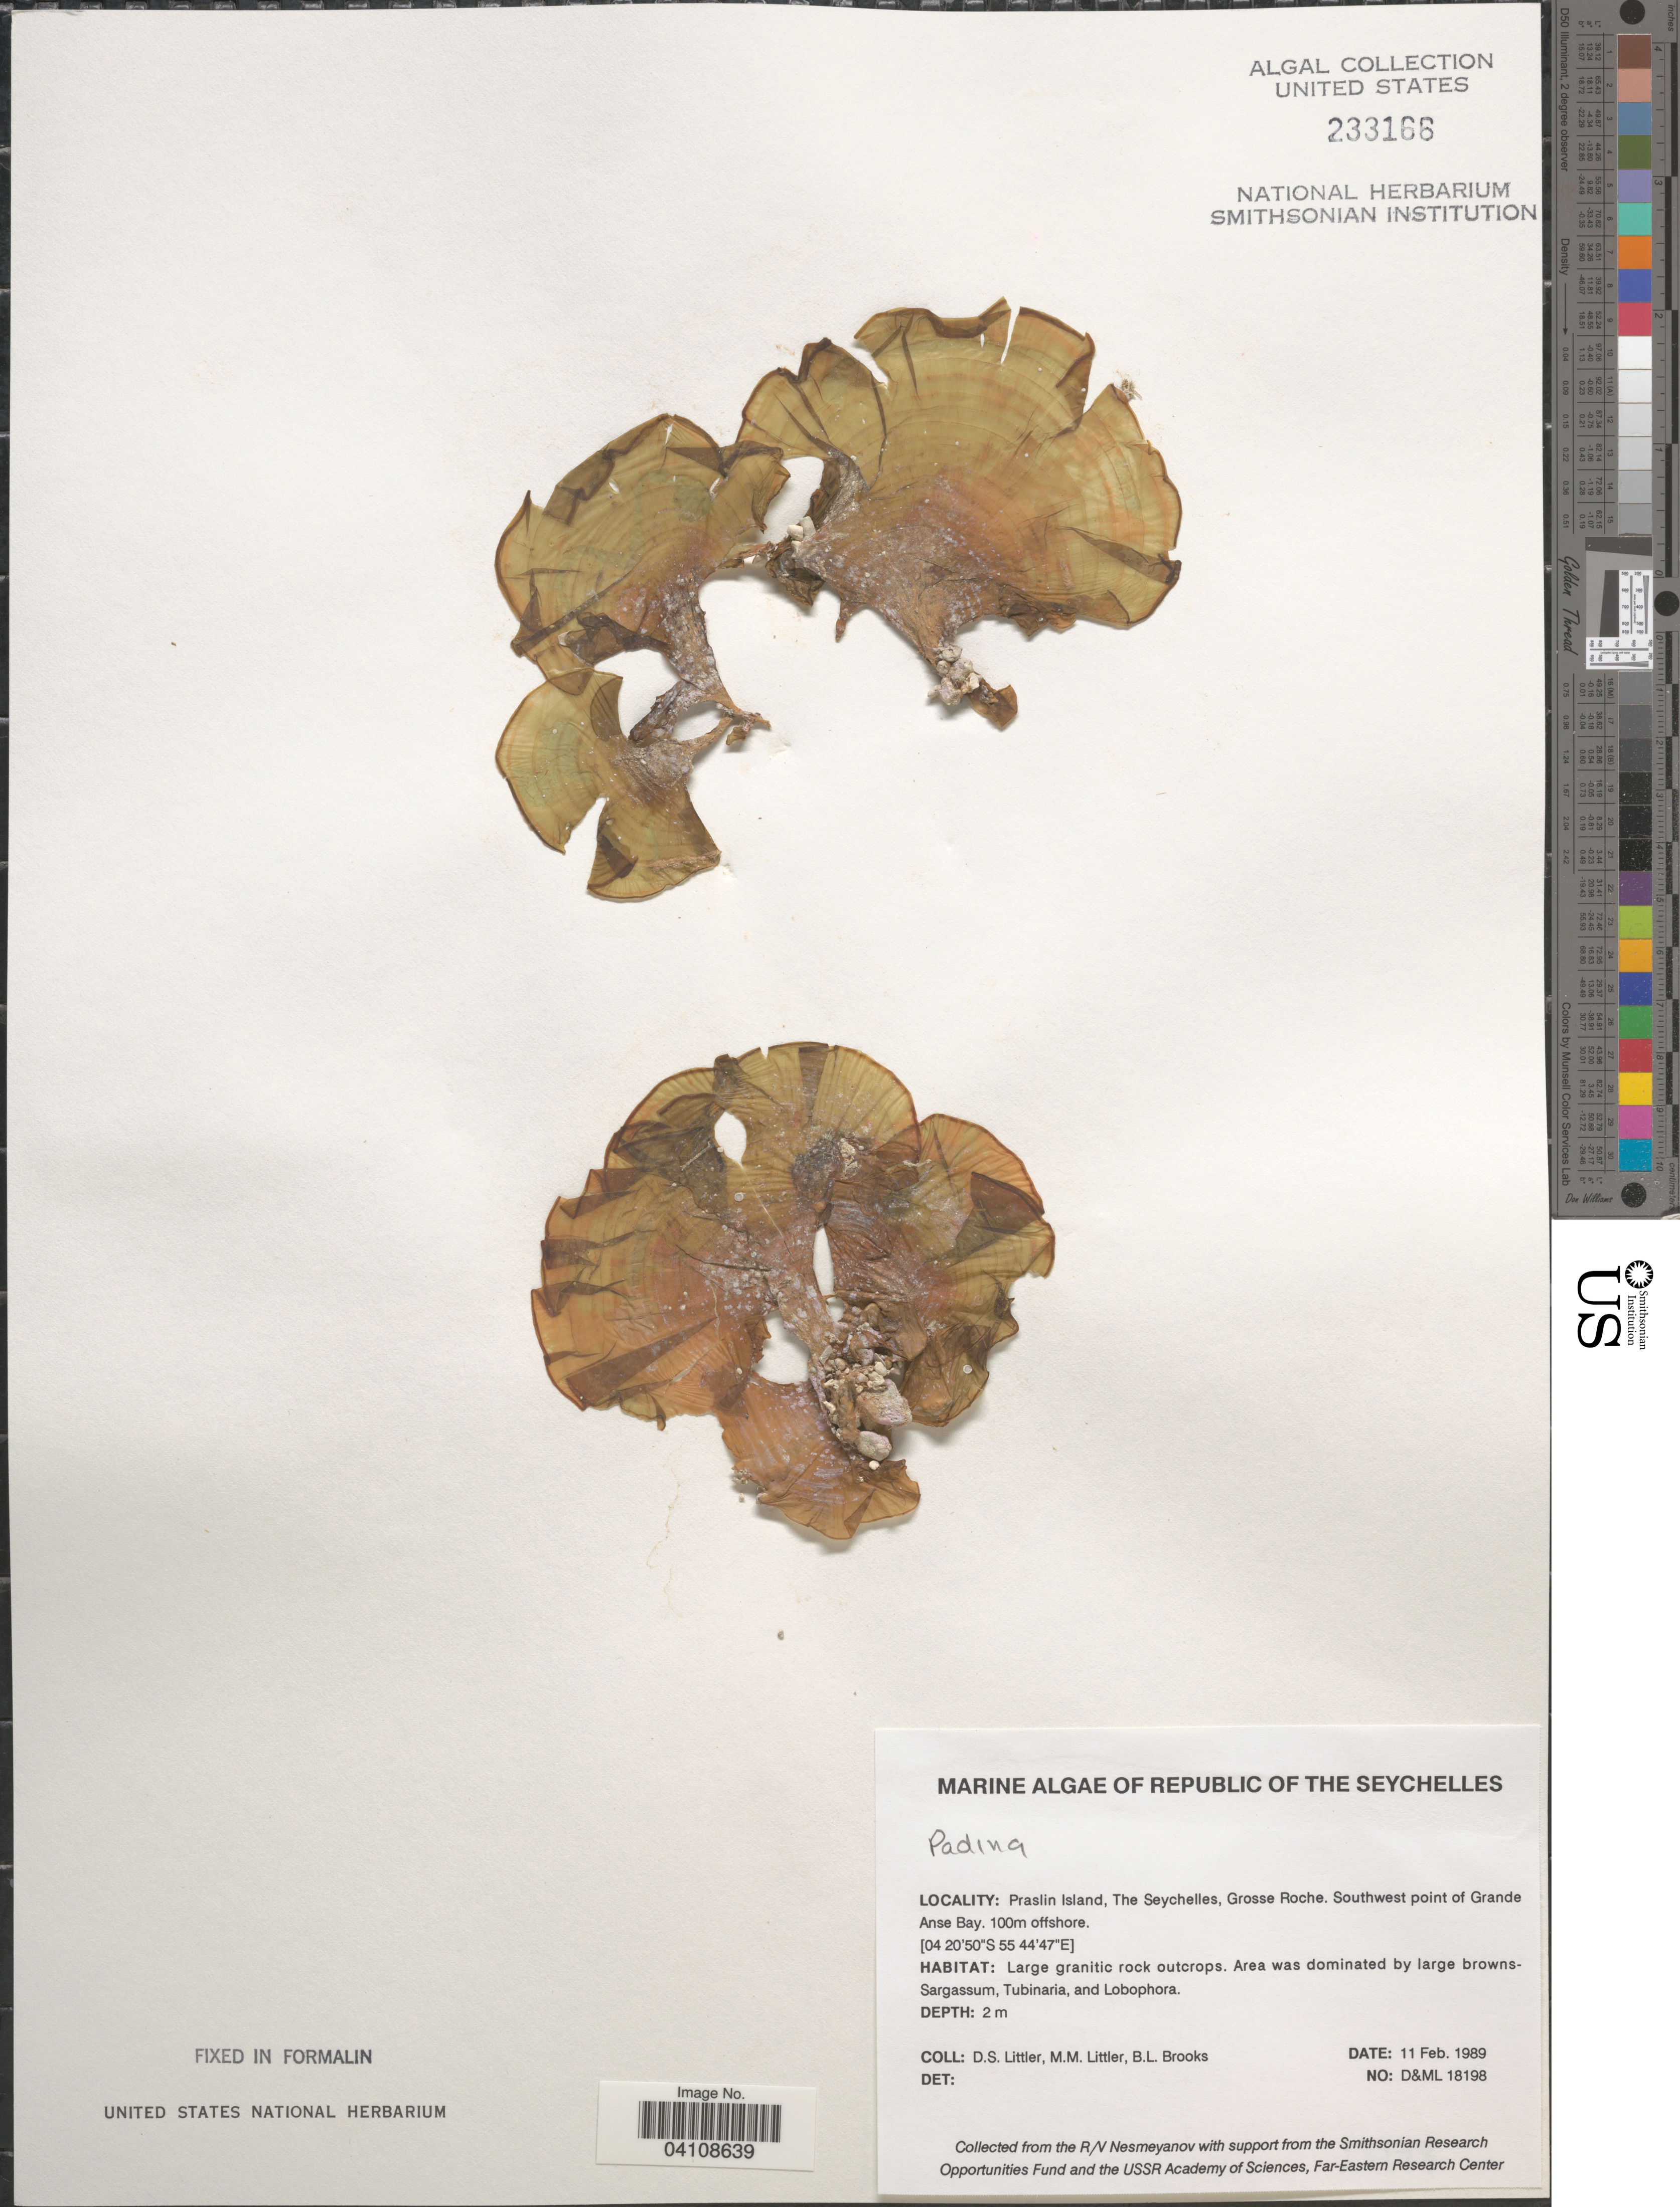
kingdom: Chromista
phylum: Ochrophyta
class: Phaeophyceae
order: Dictyotales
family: Dictyotaceae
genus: Padina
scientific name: Padina sp.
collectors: D. S. Littler & B. Brooks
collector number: D&ML18198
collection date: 1989-02-11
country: Seychelles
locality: Republic of The Seychelles. Praslin Island, Grosse Roche. Southwest point of Grande Anse Bay. 100m offshore.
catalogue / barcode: US 233166